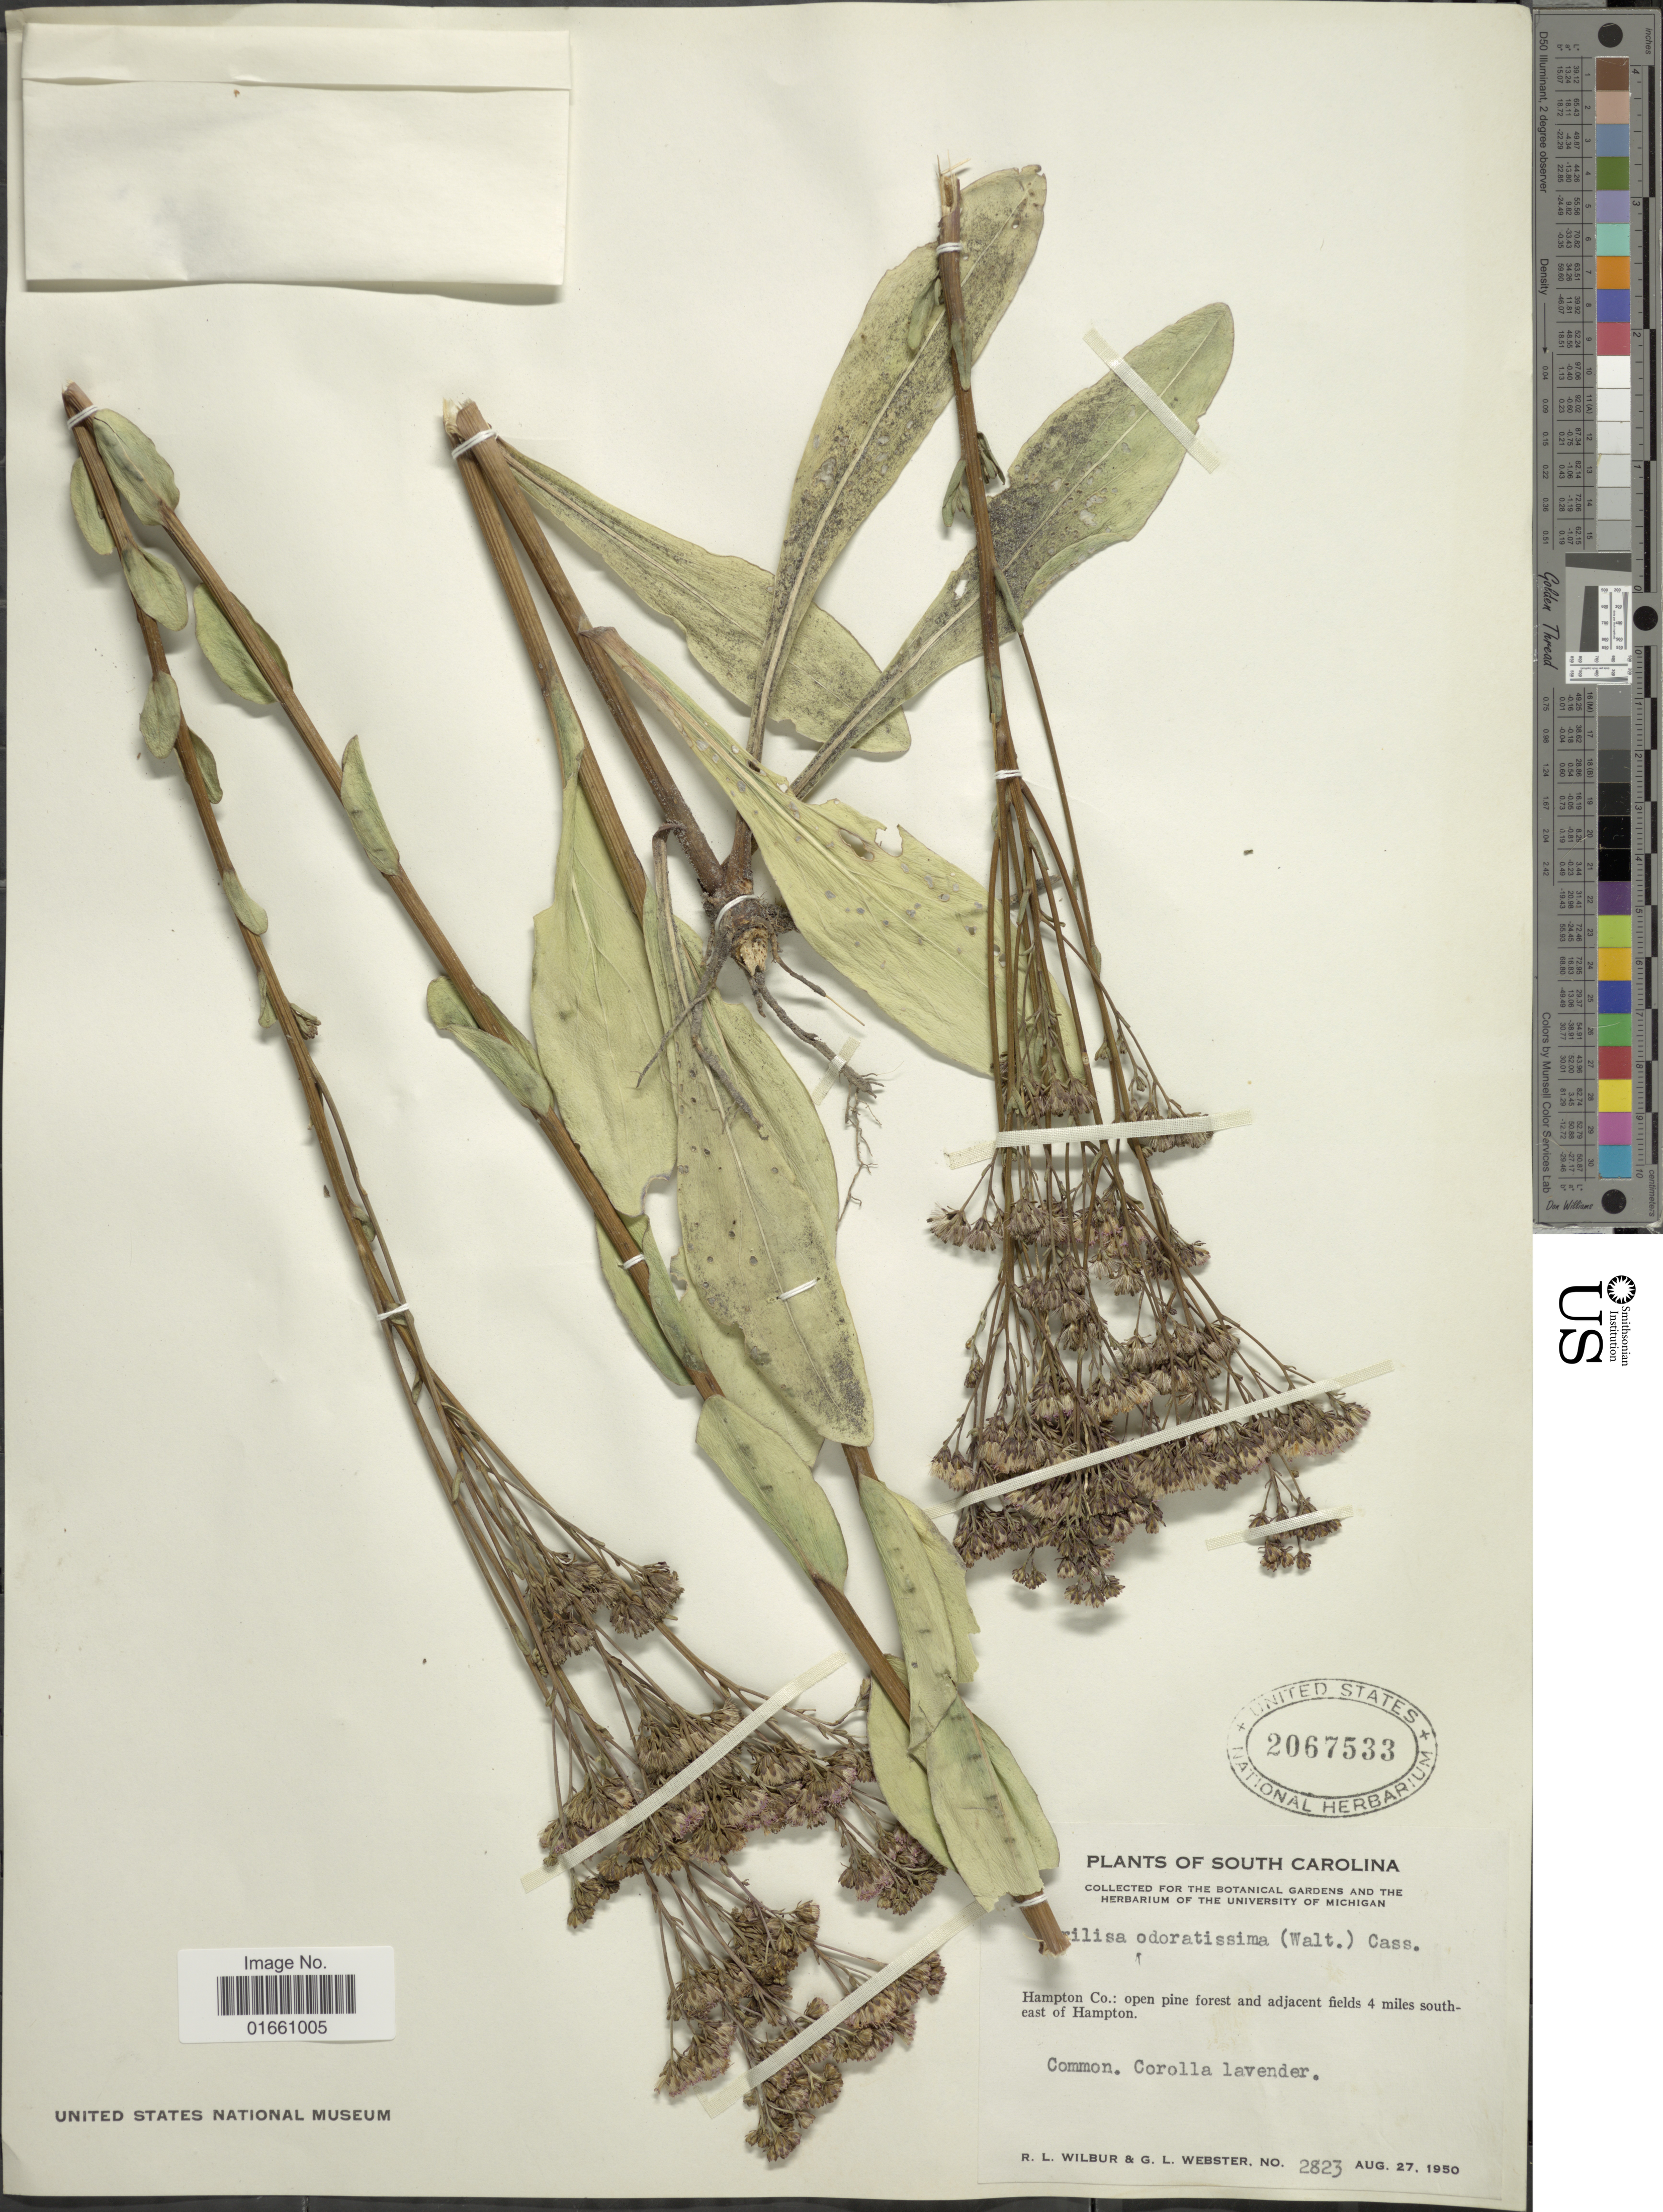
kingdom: Plantae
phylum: Tracheophyta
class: Magnoliopsida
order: Asterales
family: Asteraceae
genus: Trilisa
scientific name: Trilisa odoratissima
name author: (J.F. Gmel.) Cass.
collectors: R. L. Wilbur & G. L. Webster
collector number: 2823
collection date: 1950-08-27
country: United States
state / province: South Carolina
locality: Hamton Co. open pine forest and adjacent fields 4 miles south east of Hampton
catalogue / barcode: US 2067533